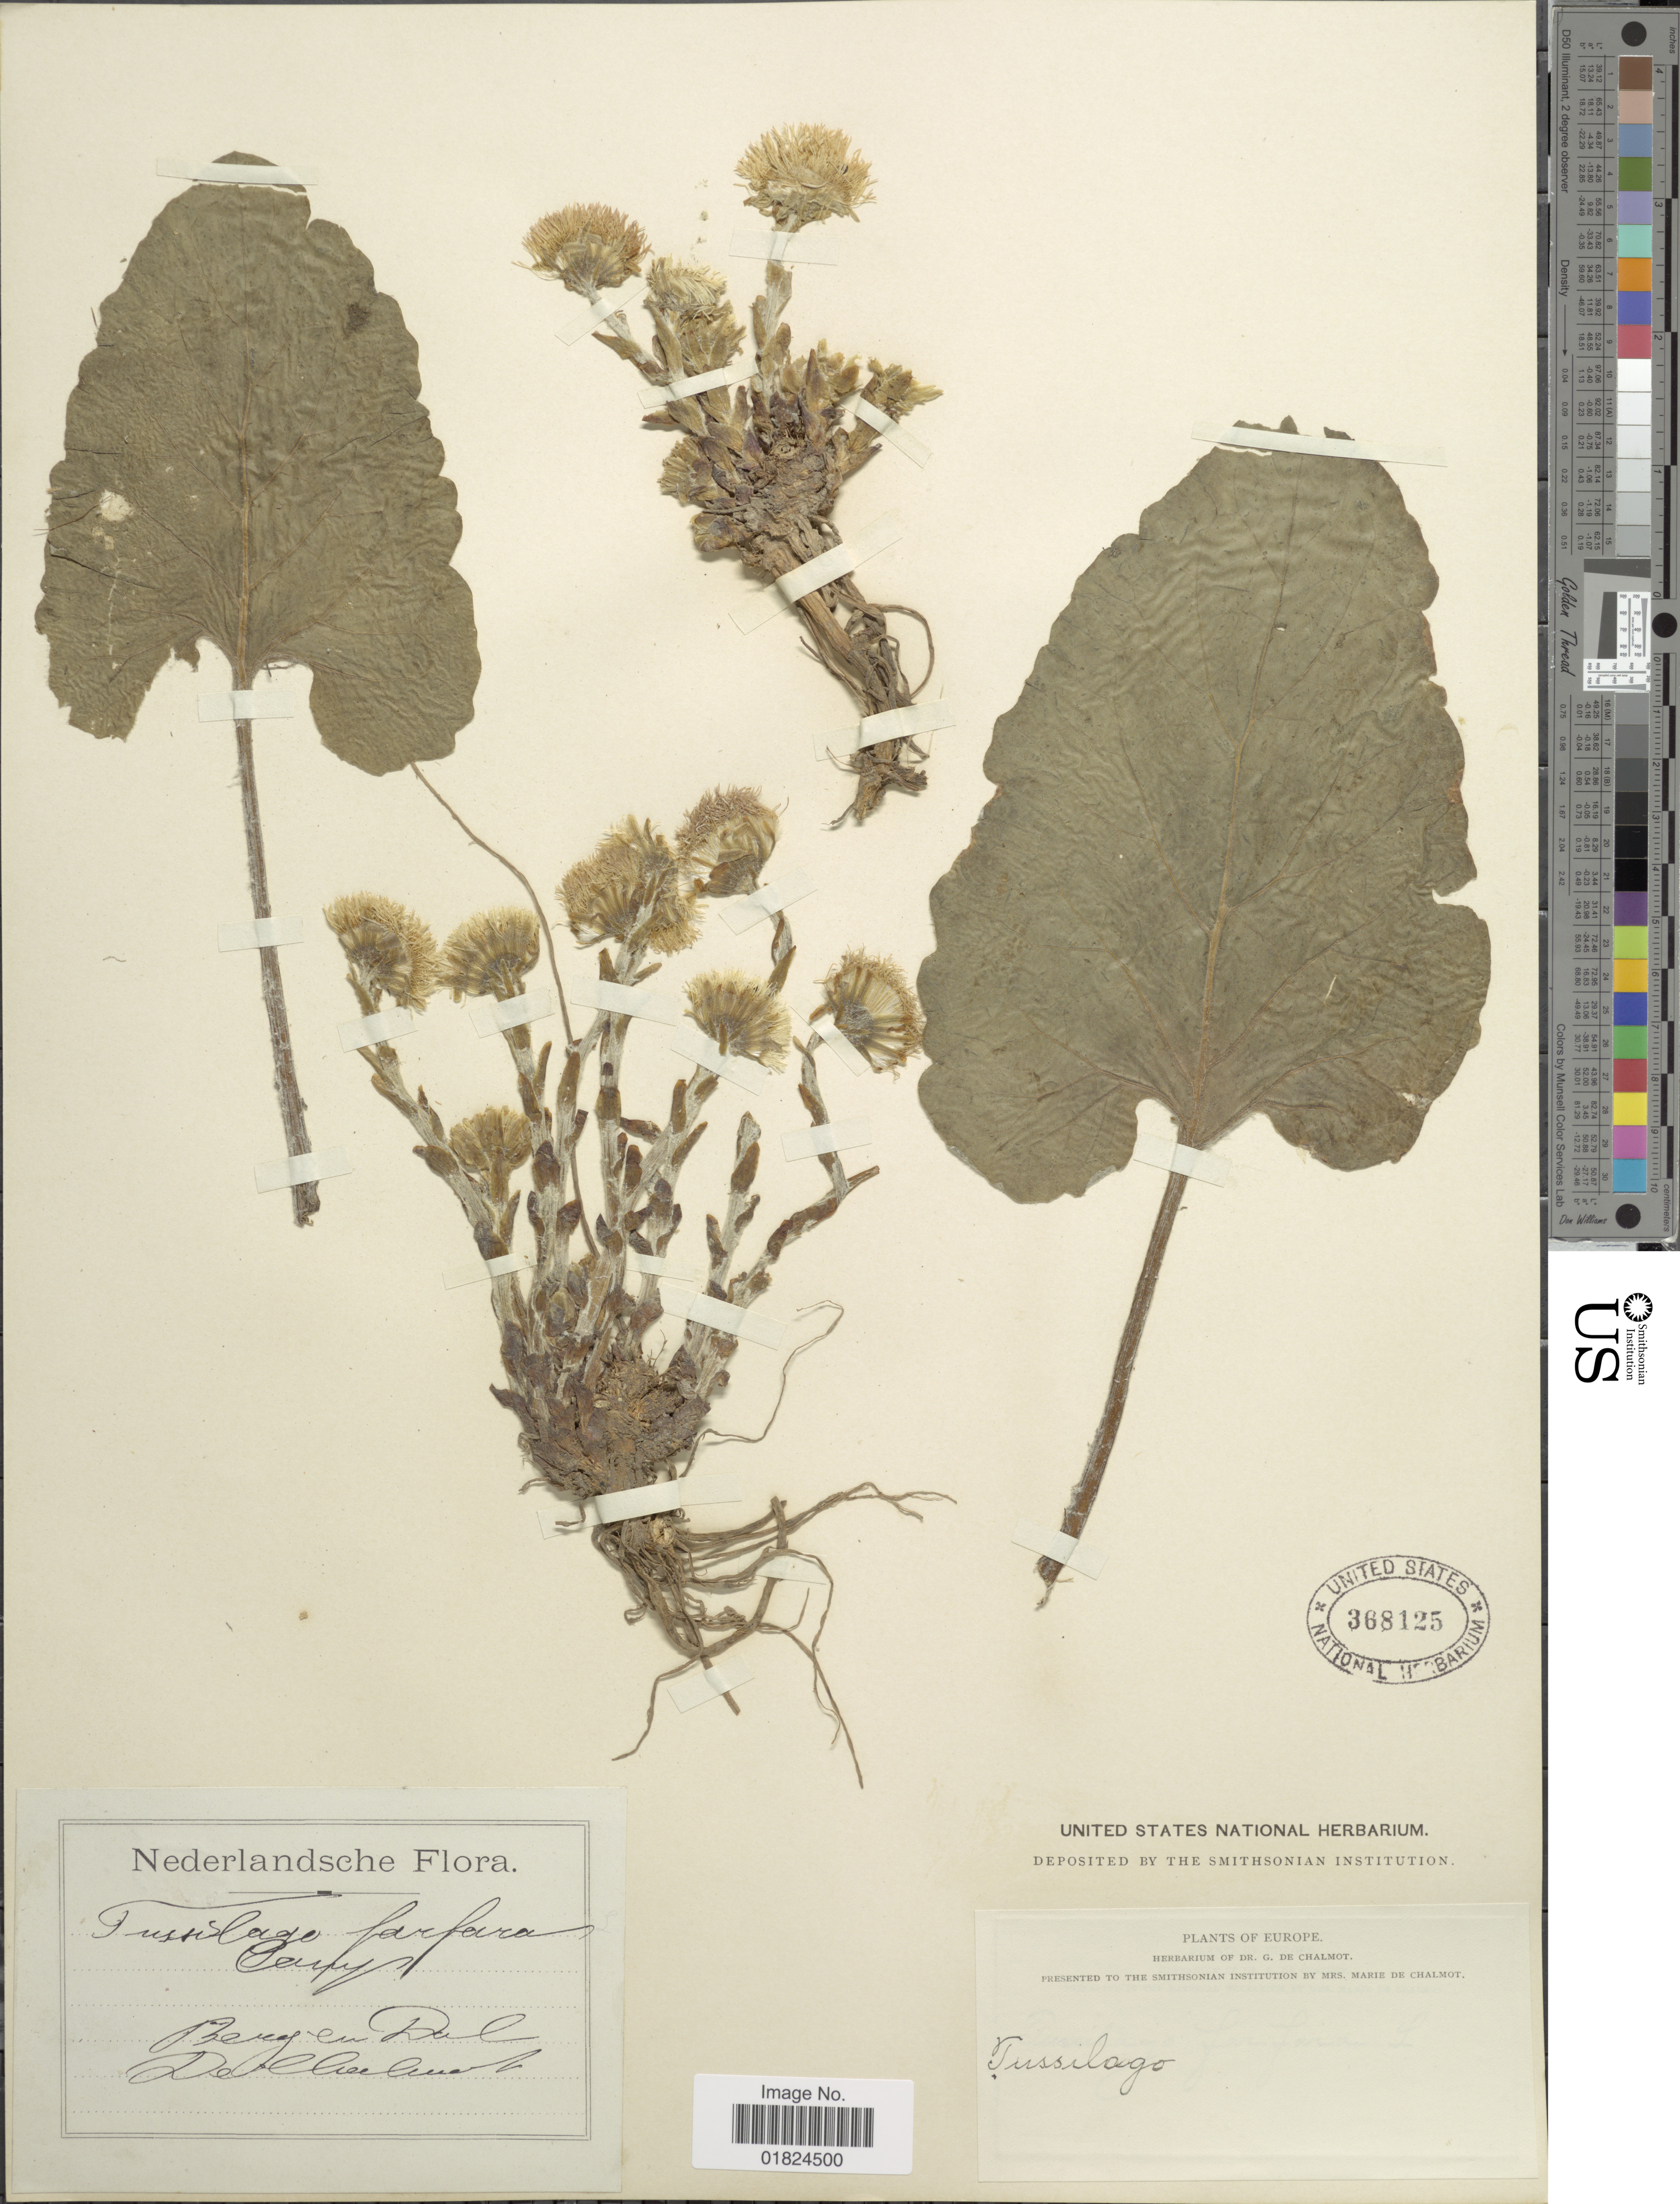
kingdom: Plantae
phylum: Tracheophyta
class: Magnoliopsida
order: Asterales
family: Asteraceae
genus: Tussilago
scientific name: Tussilago farfara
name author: L.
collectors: G. de Chalmot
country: Netherlands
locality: Berg en Dal.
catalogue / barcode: US 368125